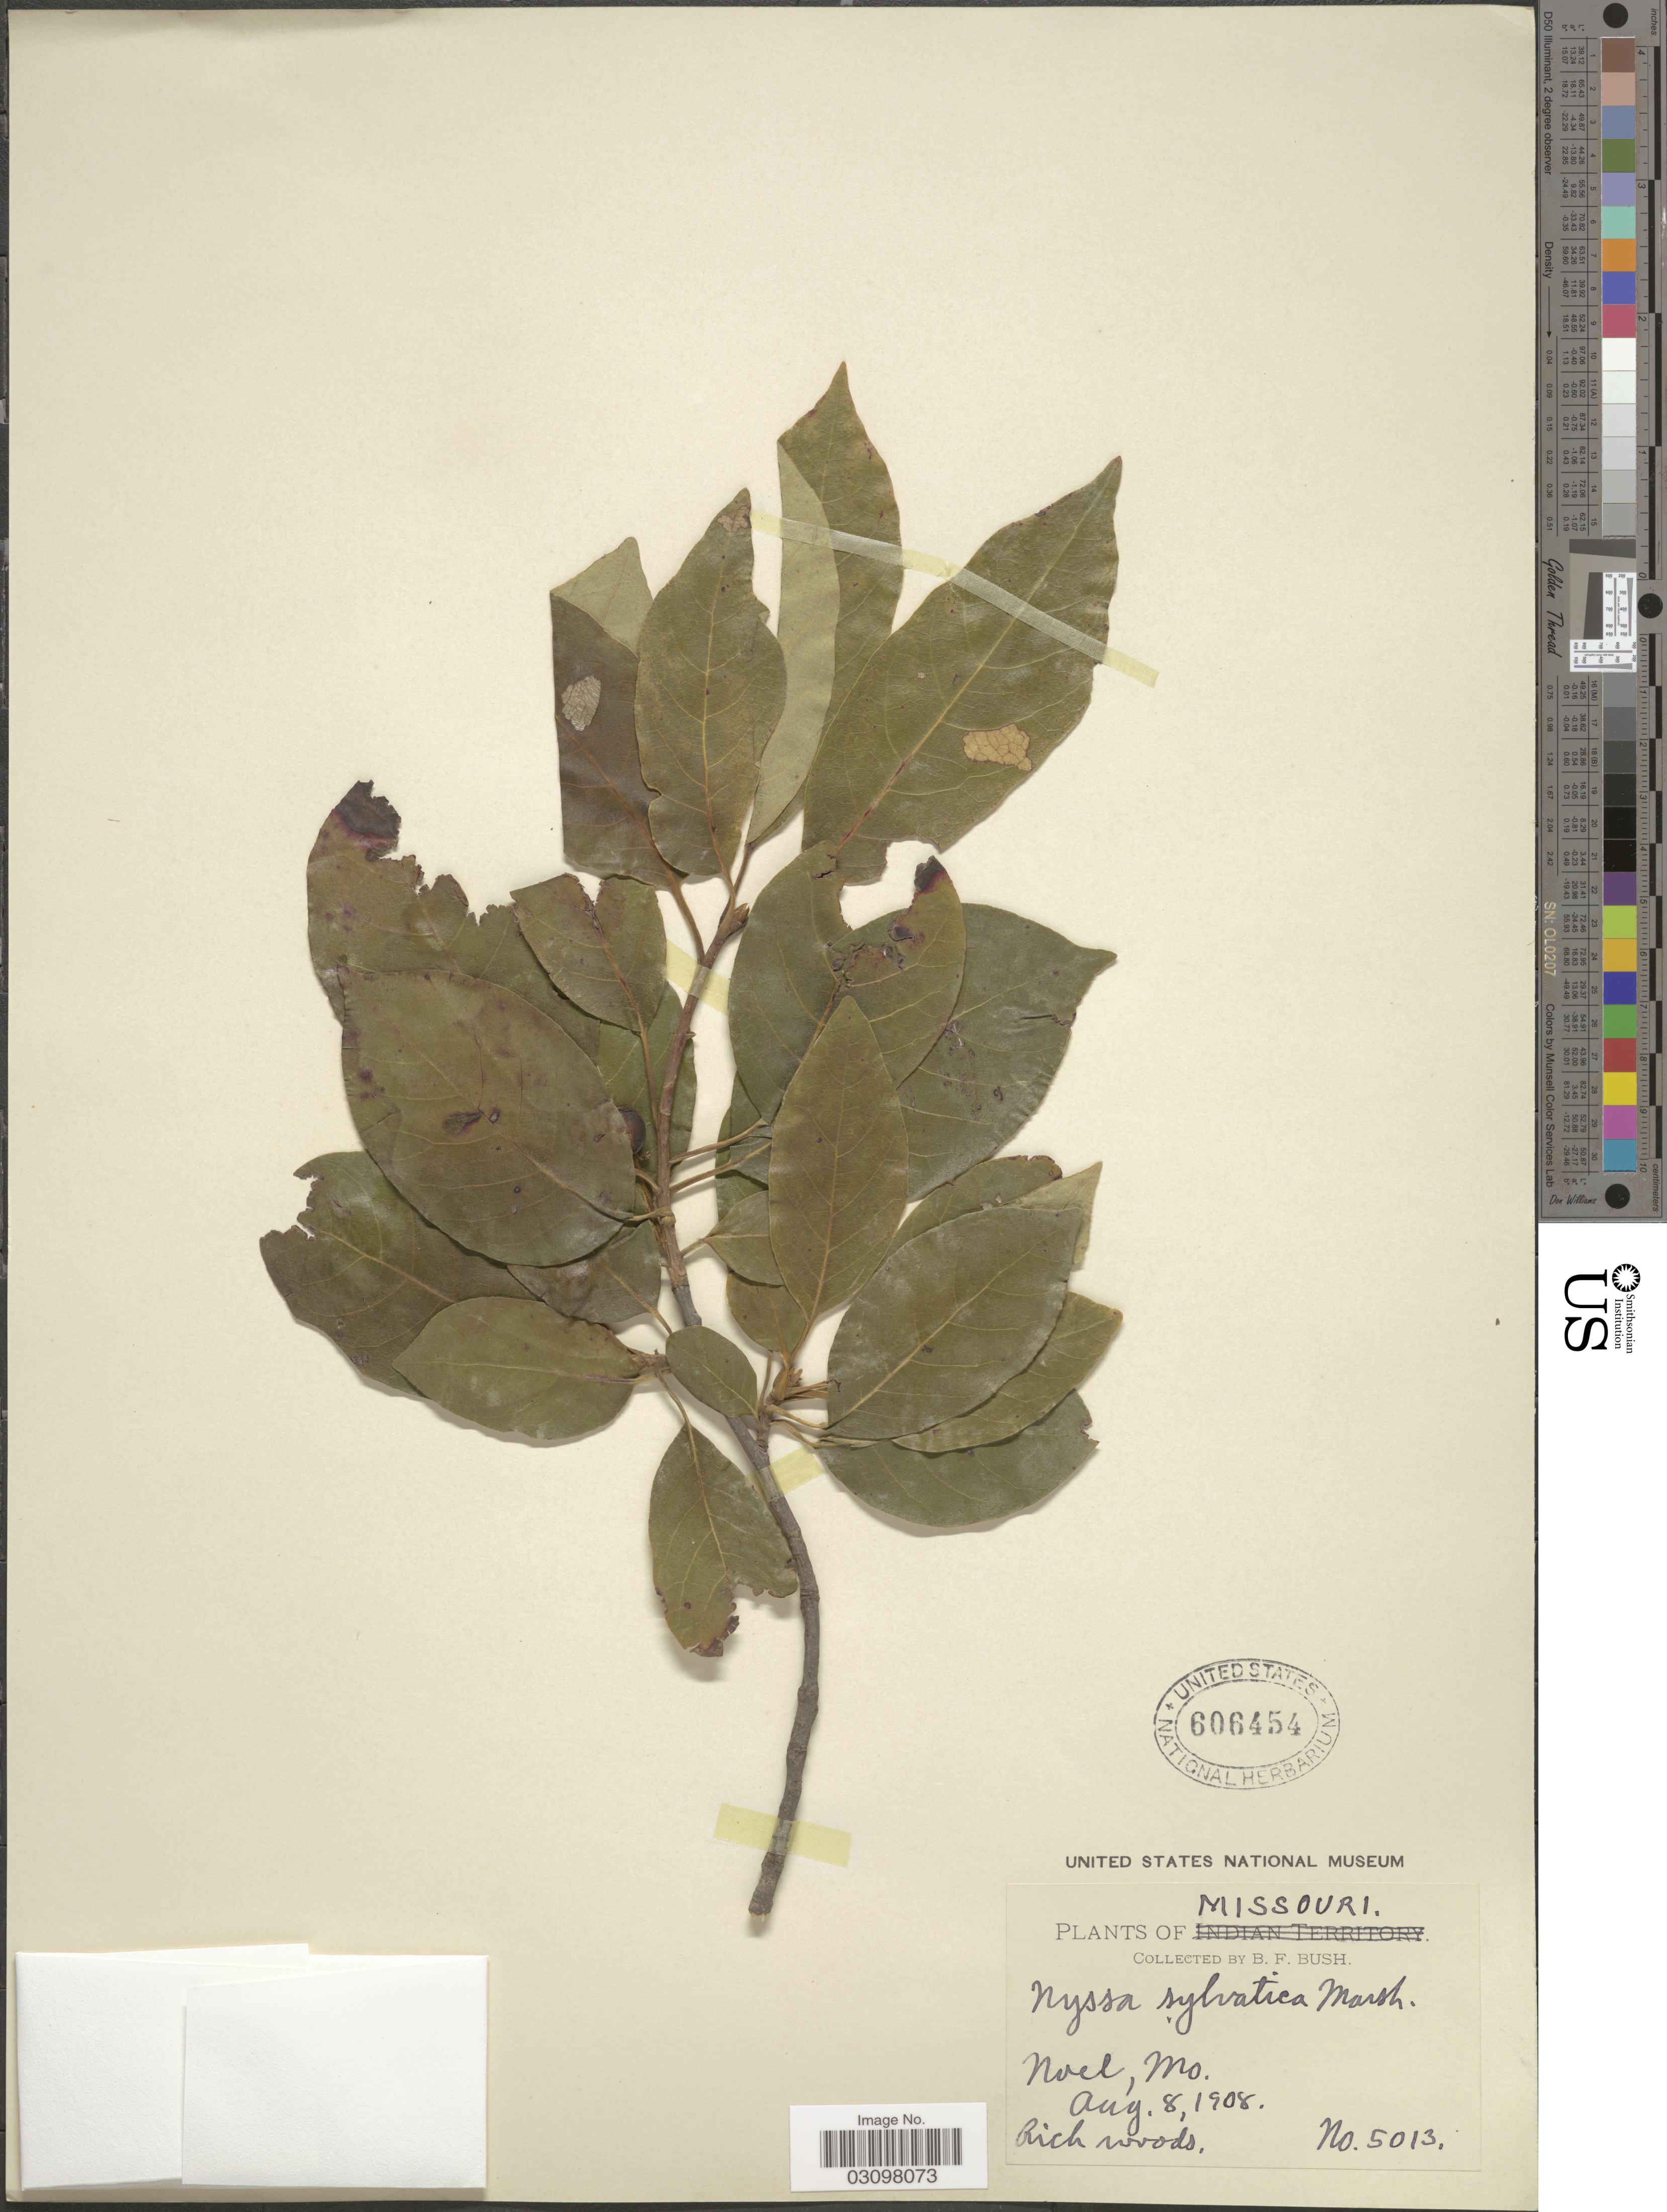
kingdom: Plantae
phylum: Tracheophyta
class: Magnoliopsida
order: Cornales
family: Nyssaceae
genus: Nyssa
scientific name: Nyssa sylvatica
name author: Marshall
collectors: B. F. Bush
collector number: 5013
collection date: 1908-08-08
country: United States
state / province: Missouri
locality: Noel.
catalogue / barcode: US 606454